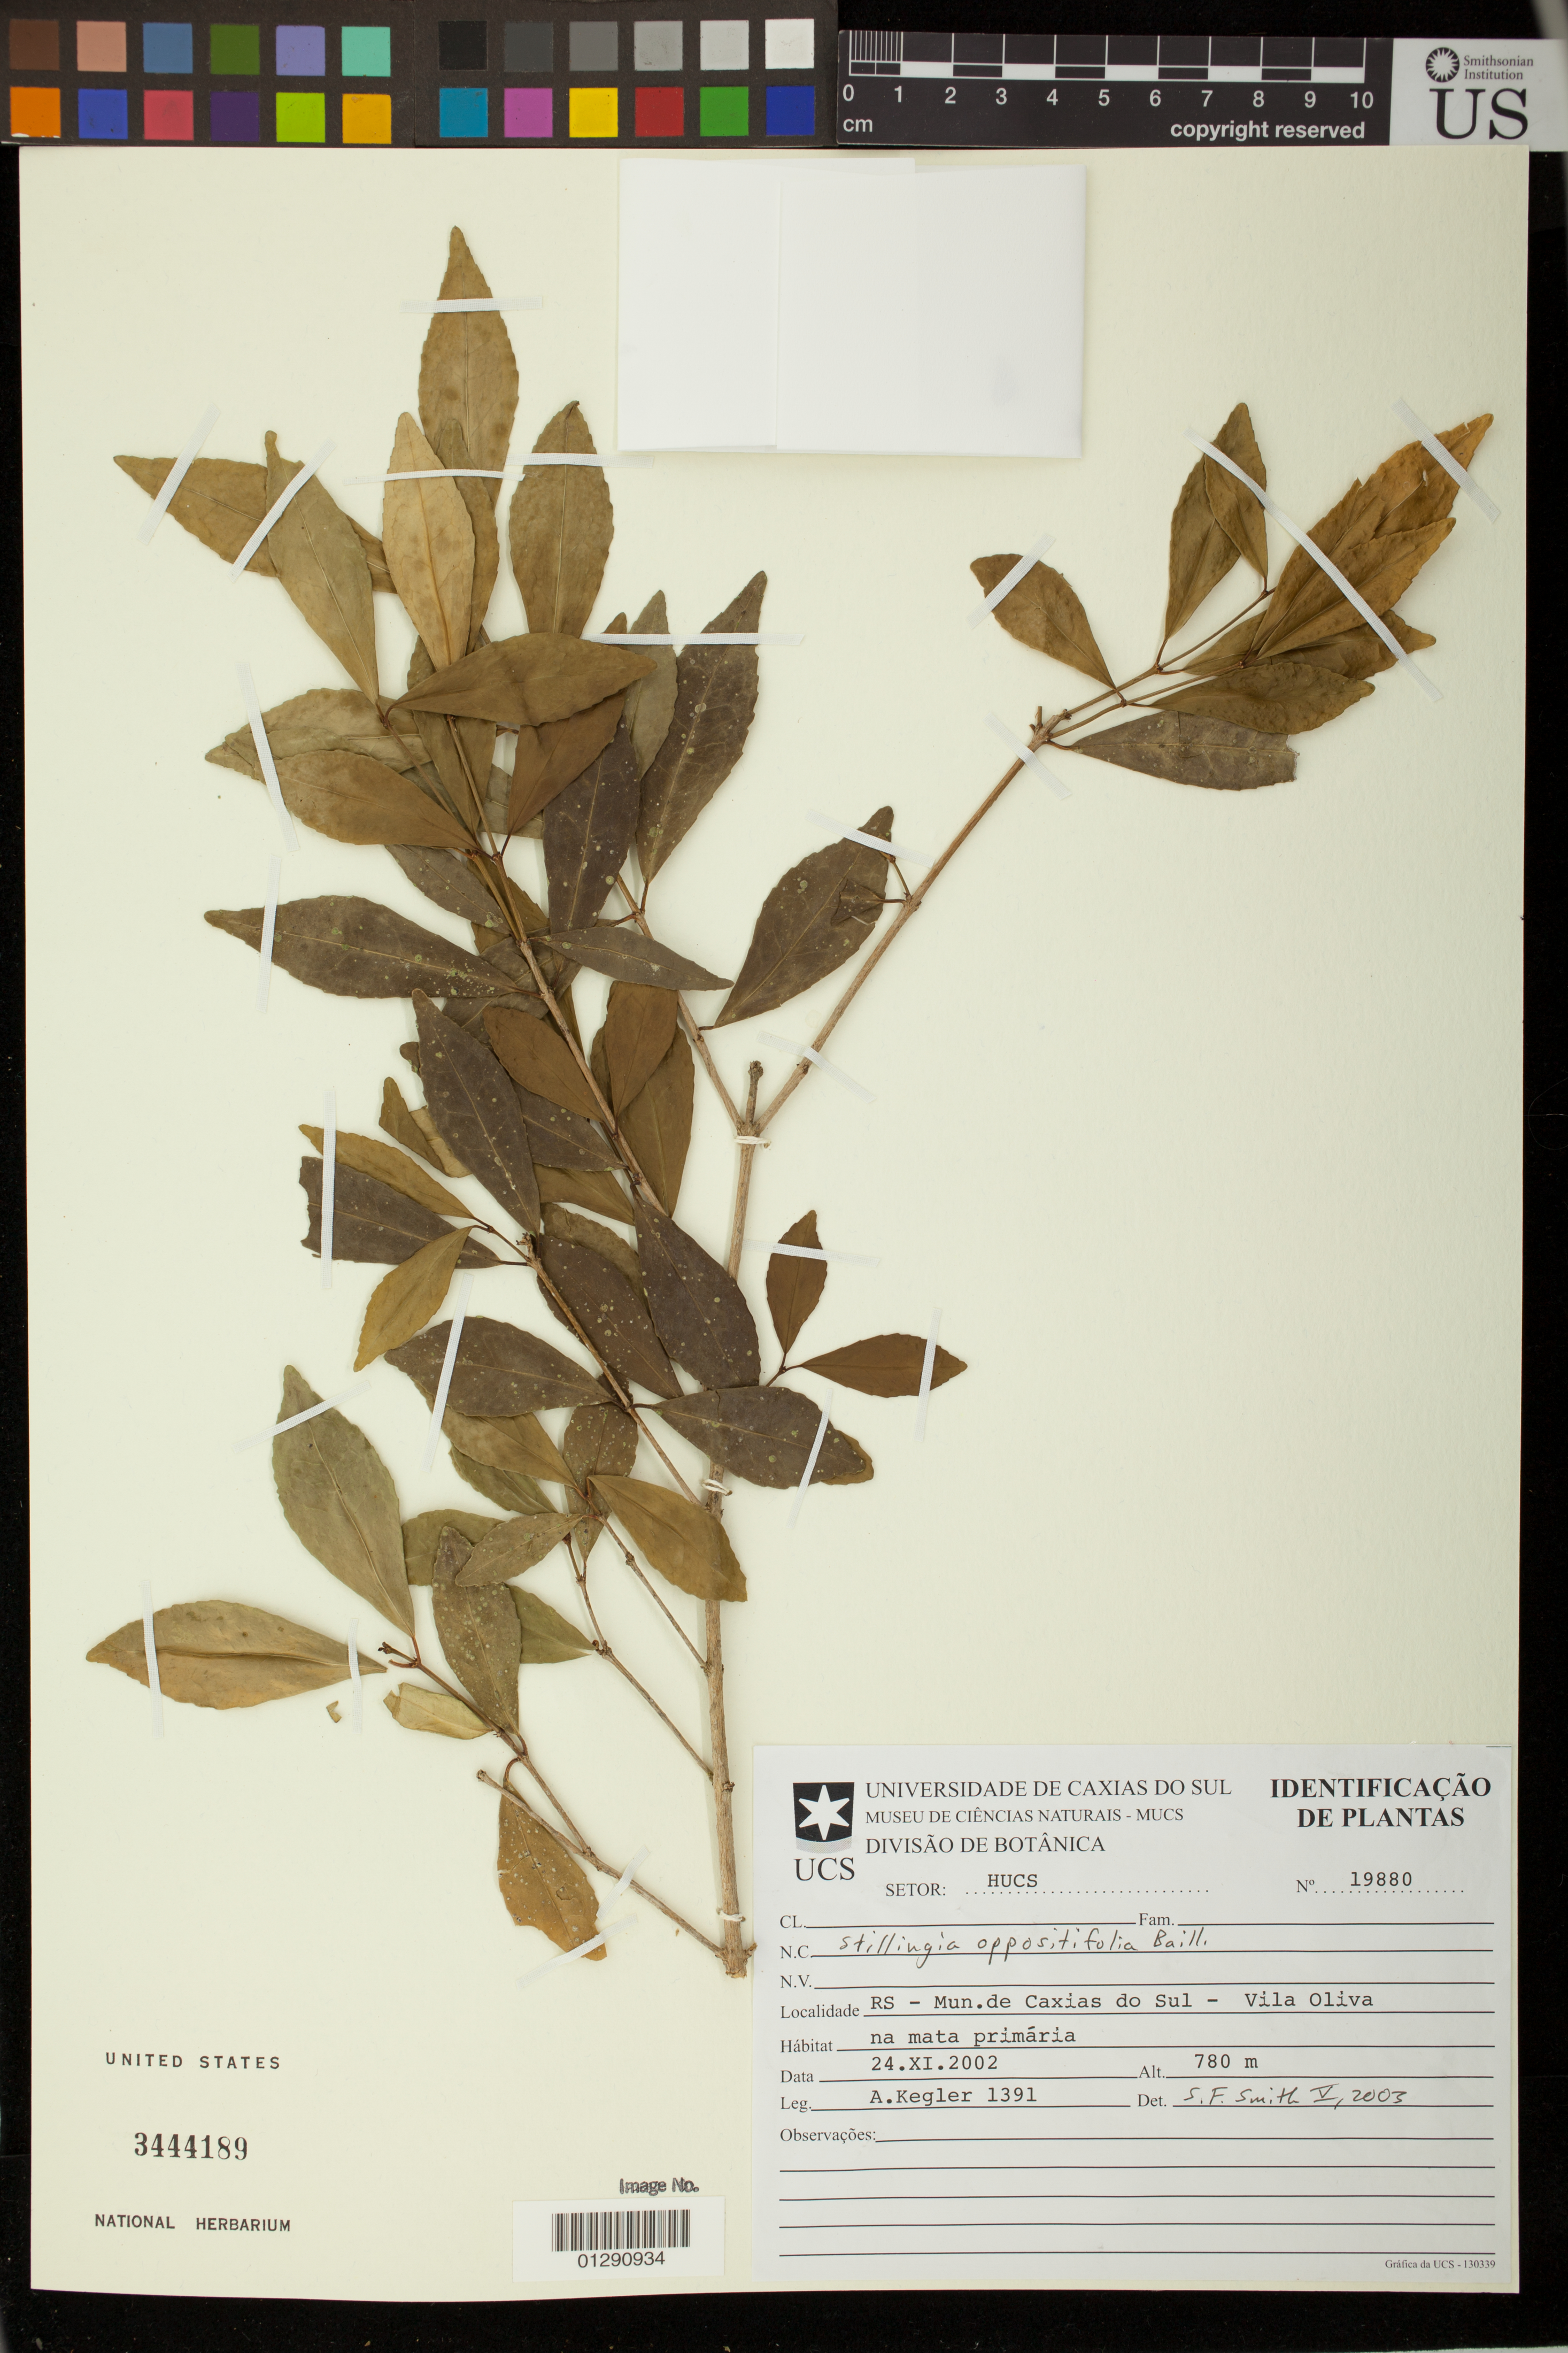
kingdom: Plantae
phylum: Tracheophyta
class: Magnoliopsida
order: Malpighiales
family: Euphorbiaceae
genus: Stillingia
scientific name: Stillingia oppositifolia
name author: Baill. ex Müll. Arg.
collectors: A. Kegler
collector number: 1391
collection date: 2002-11-24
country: Brazil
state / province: Rio Grande do Sul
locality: Mun. de Caxias do Sul - Vila Oliva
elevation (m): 780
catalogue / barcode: US 3444189